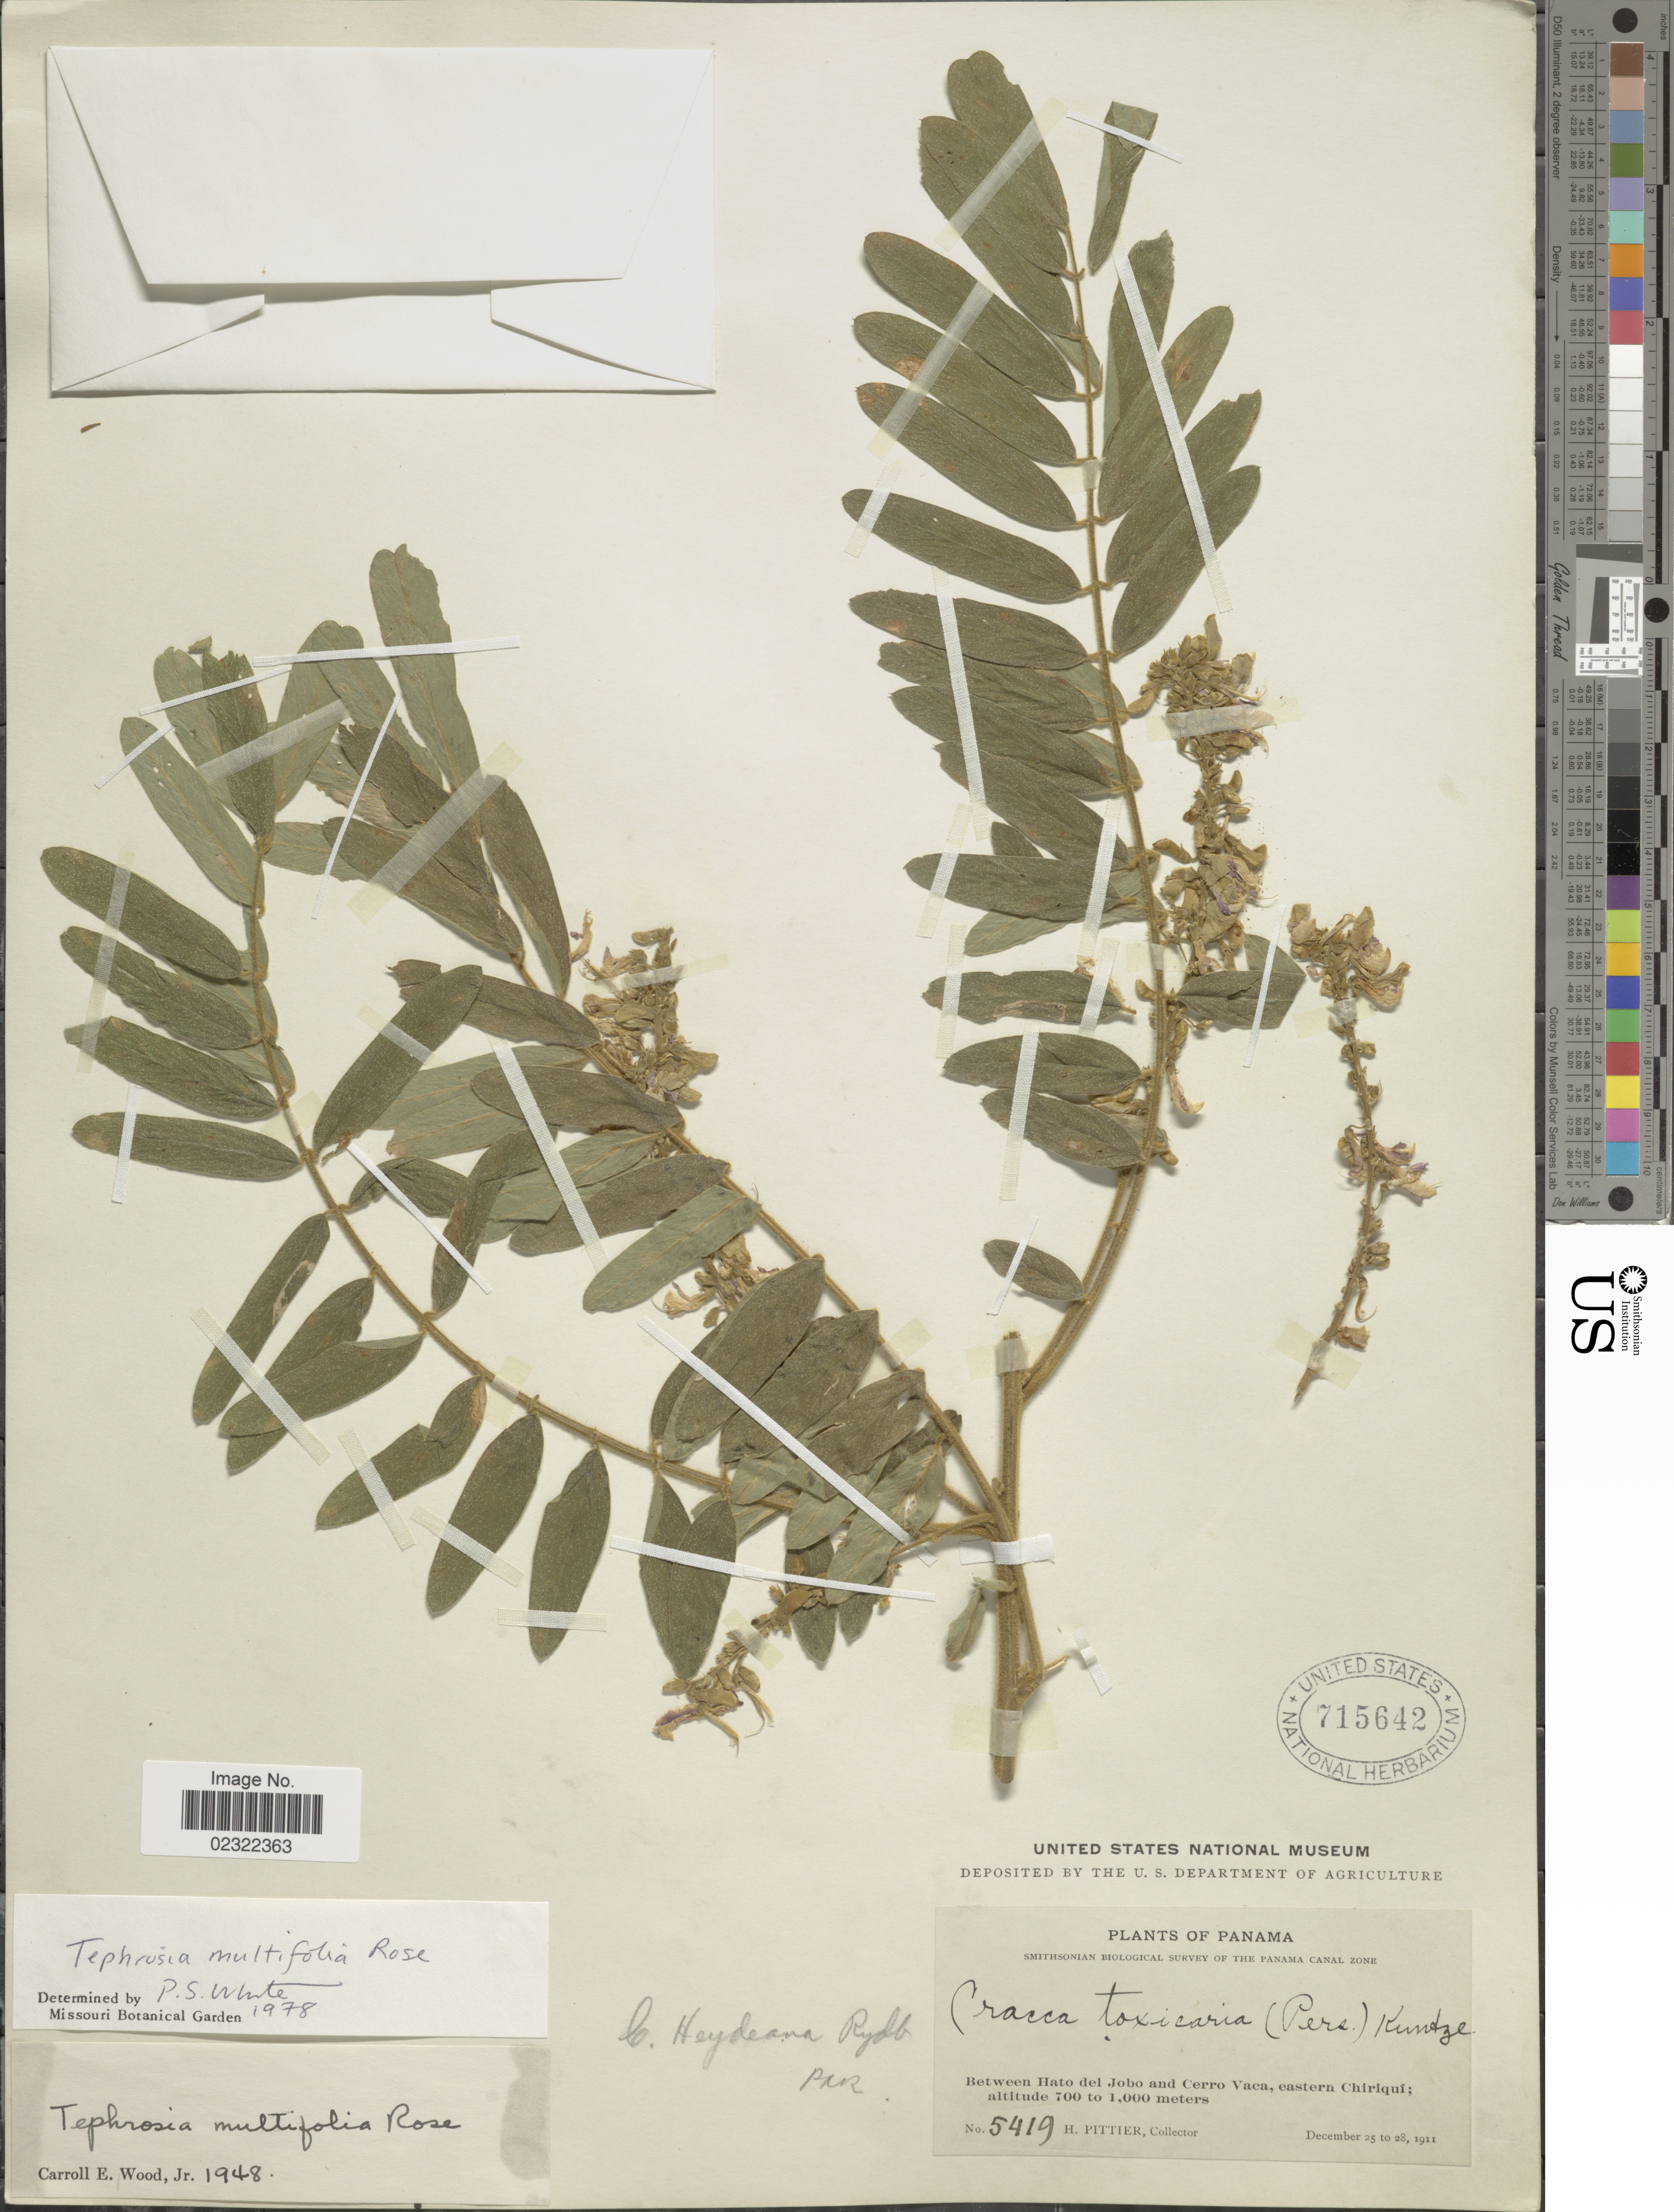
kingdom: Plantae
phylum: Tracheophyta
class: Magnoliopsida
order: Fabales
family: Fabaceae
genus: Tephrosia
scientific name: Tephrosia multifolia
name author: Rose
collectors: H. F. Pittier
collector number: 5419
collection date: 1911-12-25/1911-12-28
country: Panama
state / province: Chiriqui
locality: Between Hato del Jobo and Cerro Vaca, eastern Chiriqui.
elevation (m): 700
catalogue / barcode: US 715642